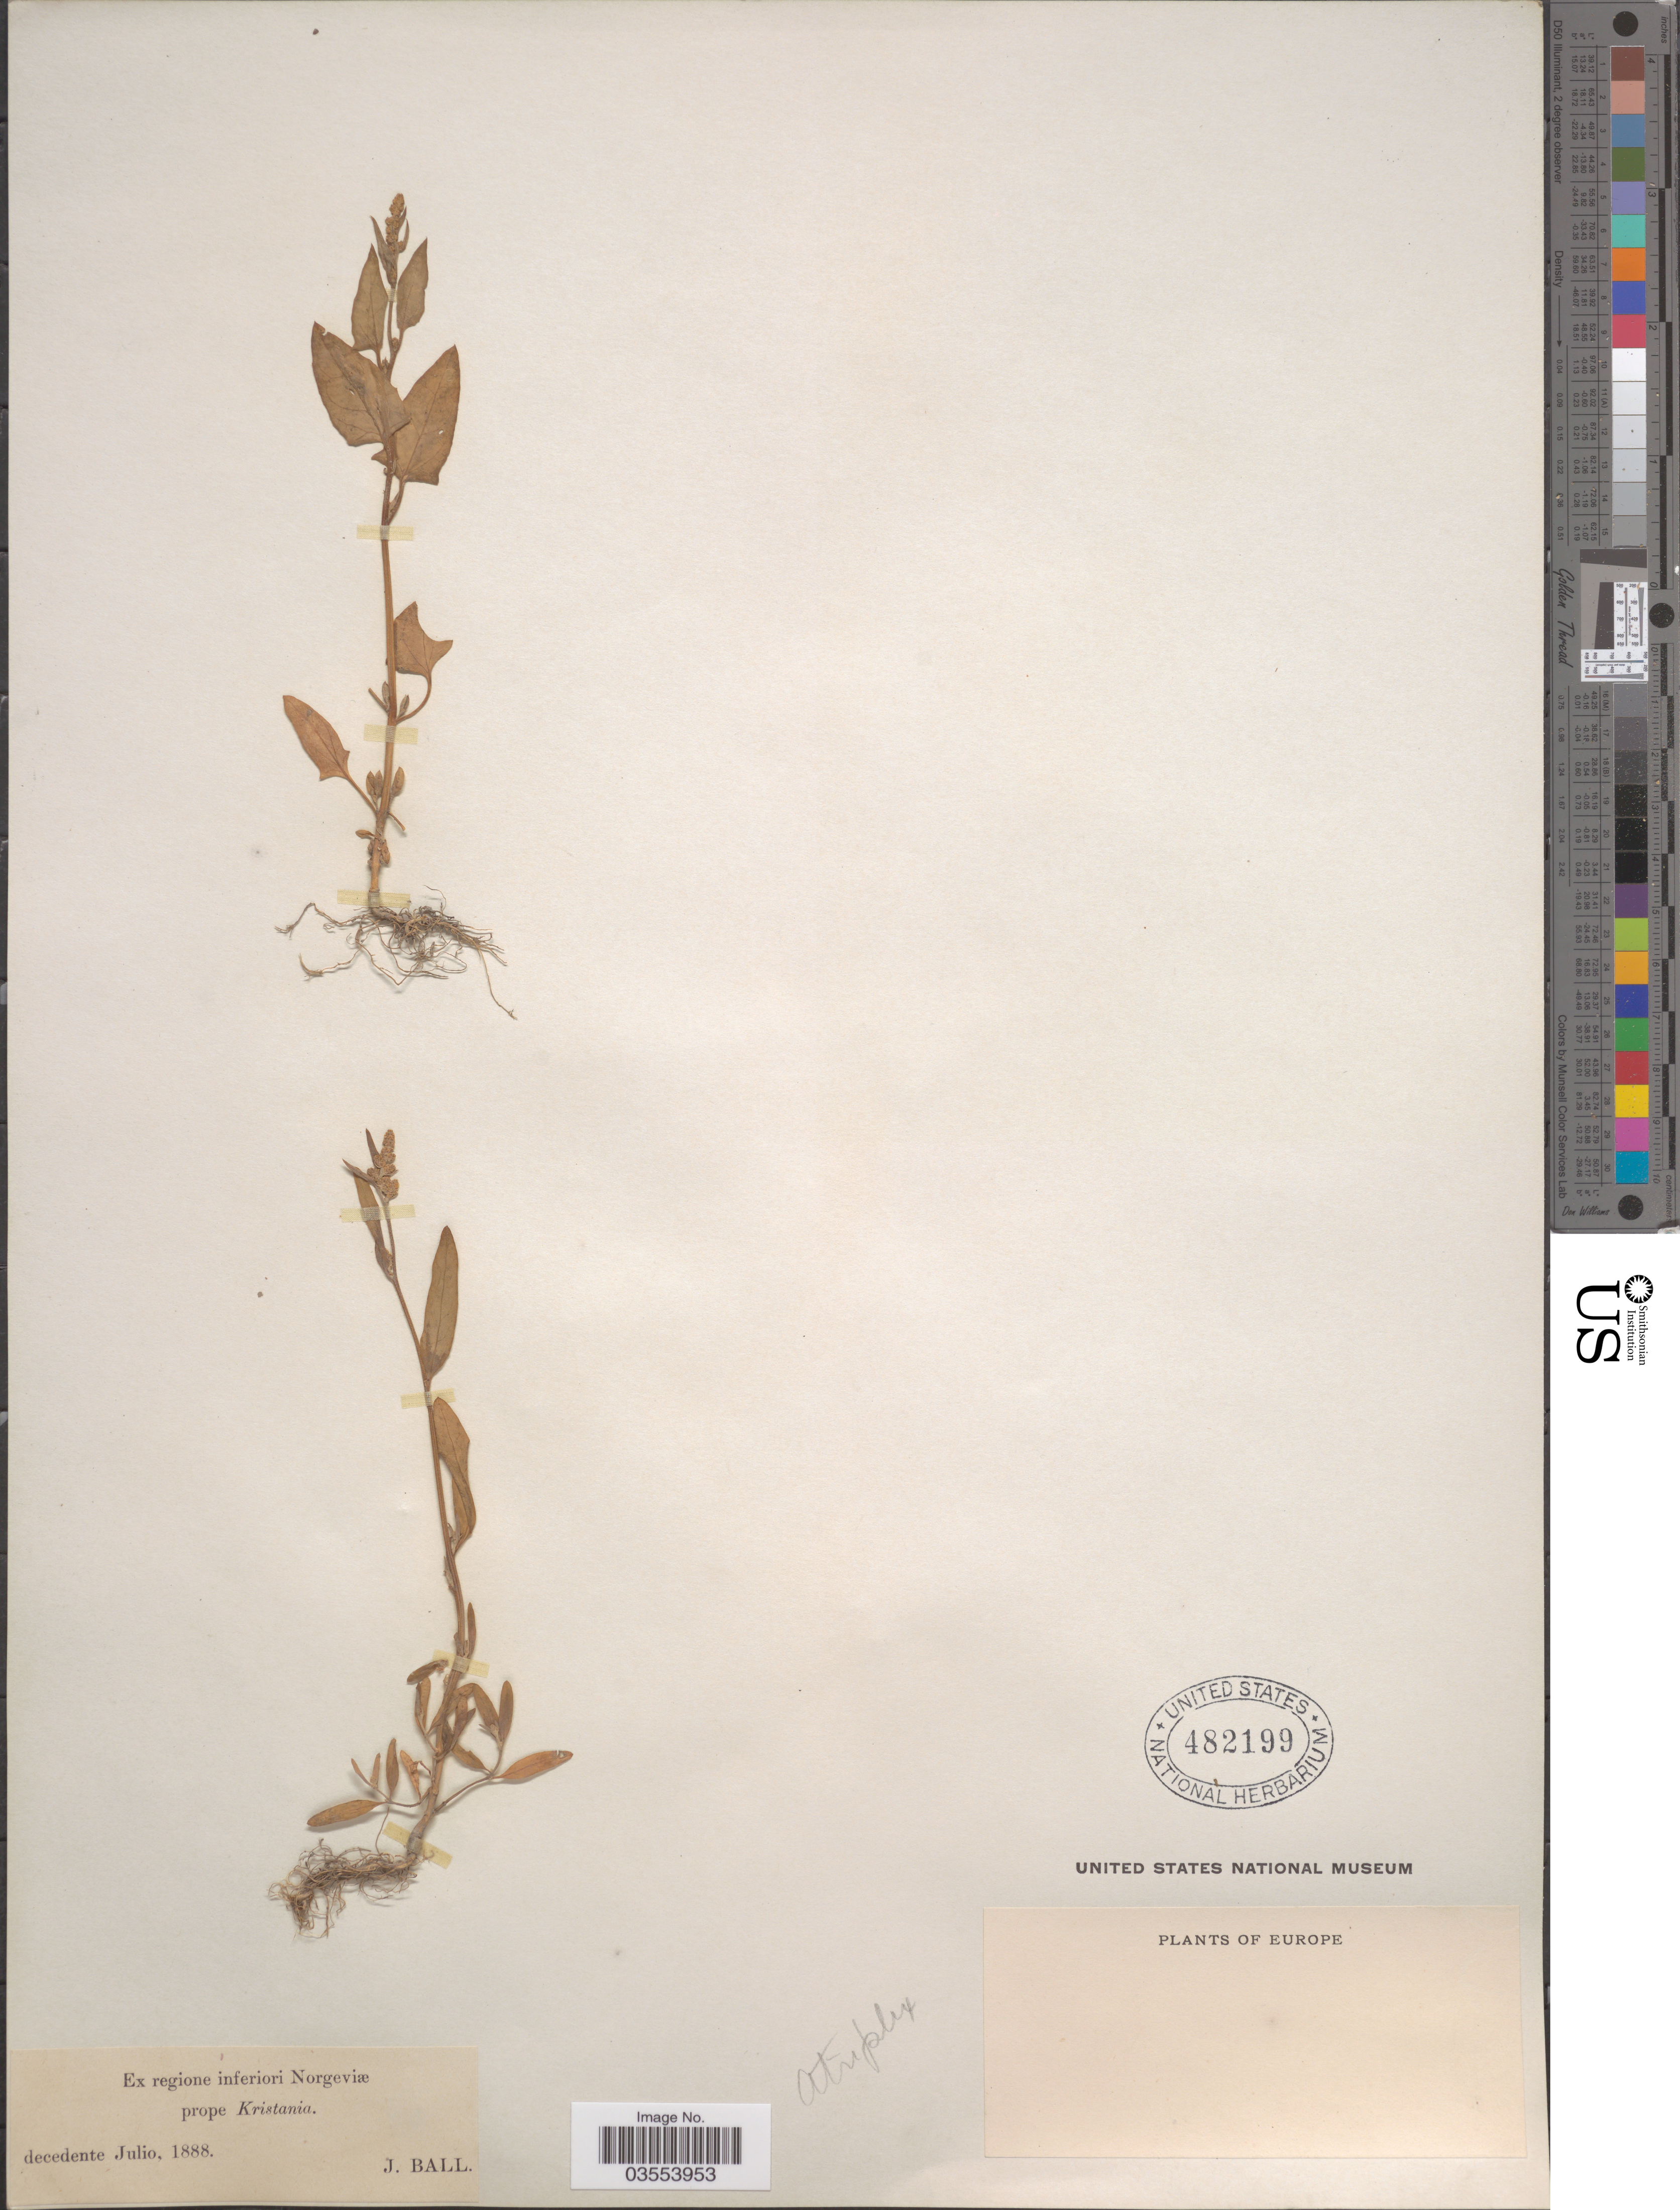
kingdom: Plantae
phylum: Tracheophyta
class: Magnoliopsida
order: Caryophyllales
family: Amaranthaceae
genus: Atriplex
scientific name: Atriplex sp.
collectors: J. Ball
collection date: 1888-07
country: Norway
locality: Ex regione inferiori Norgeviæ prope Kristania. Europe.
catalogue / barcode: US 482199